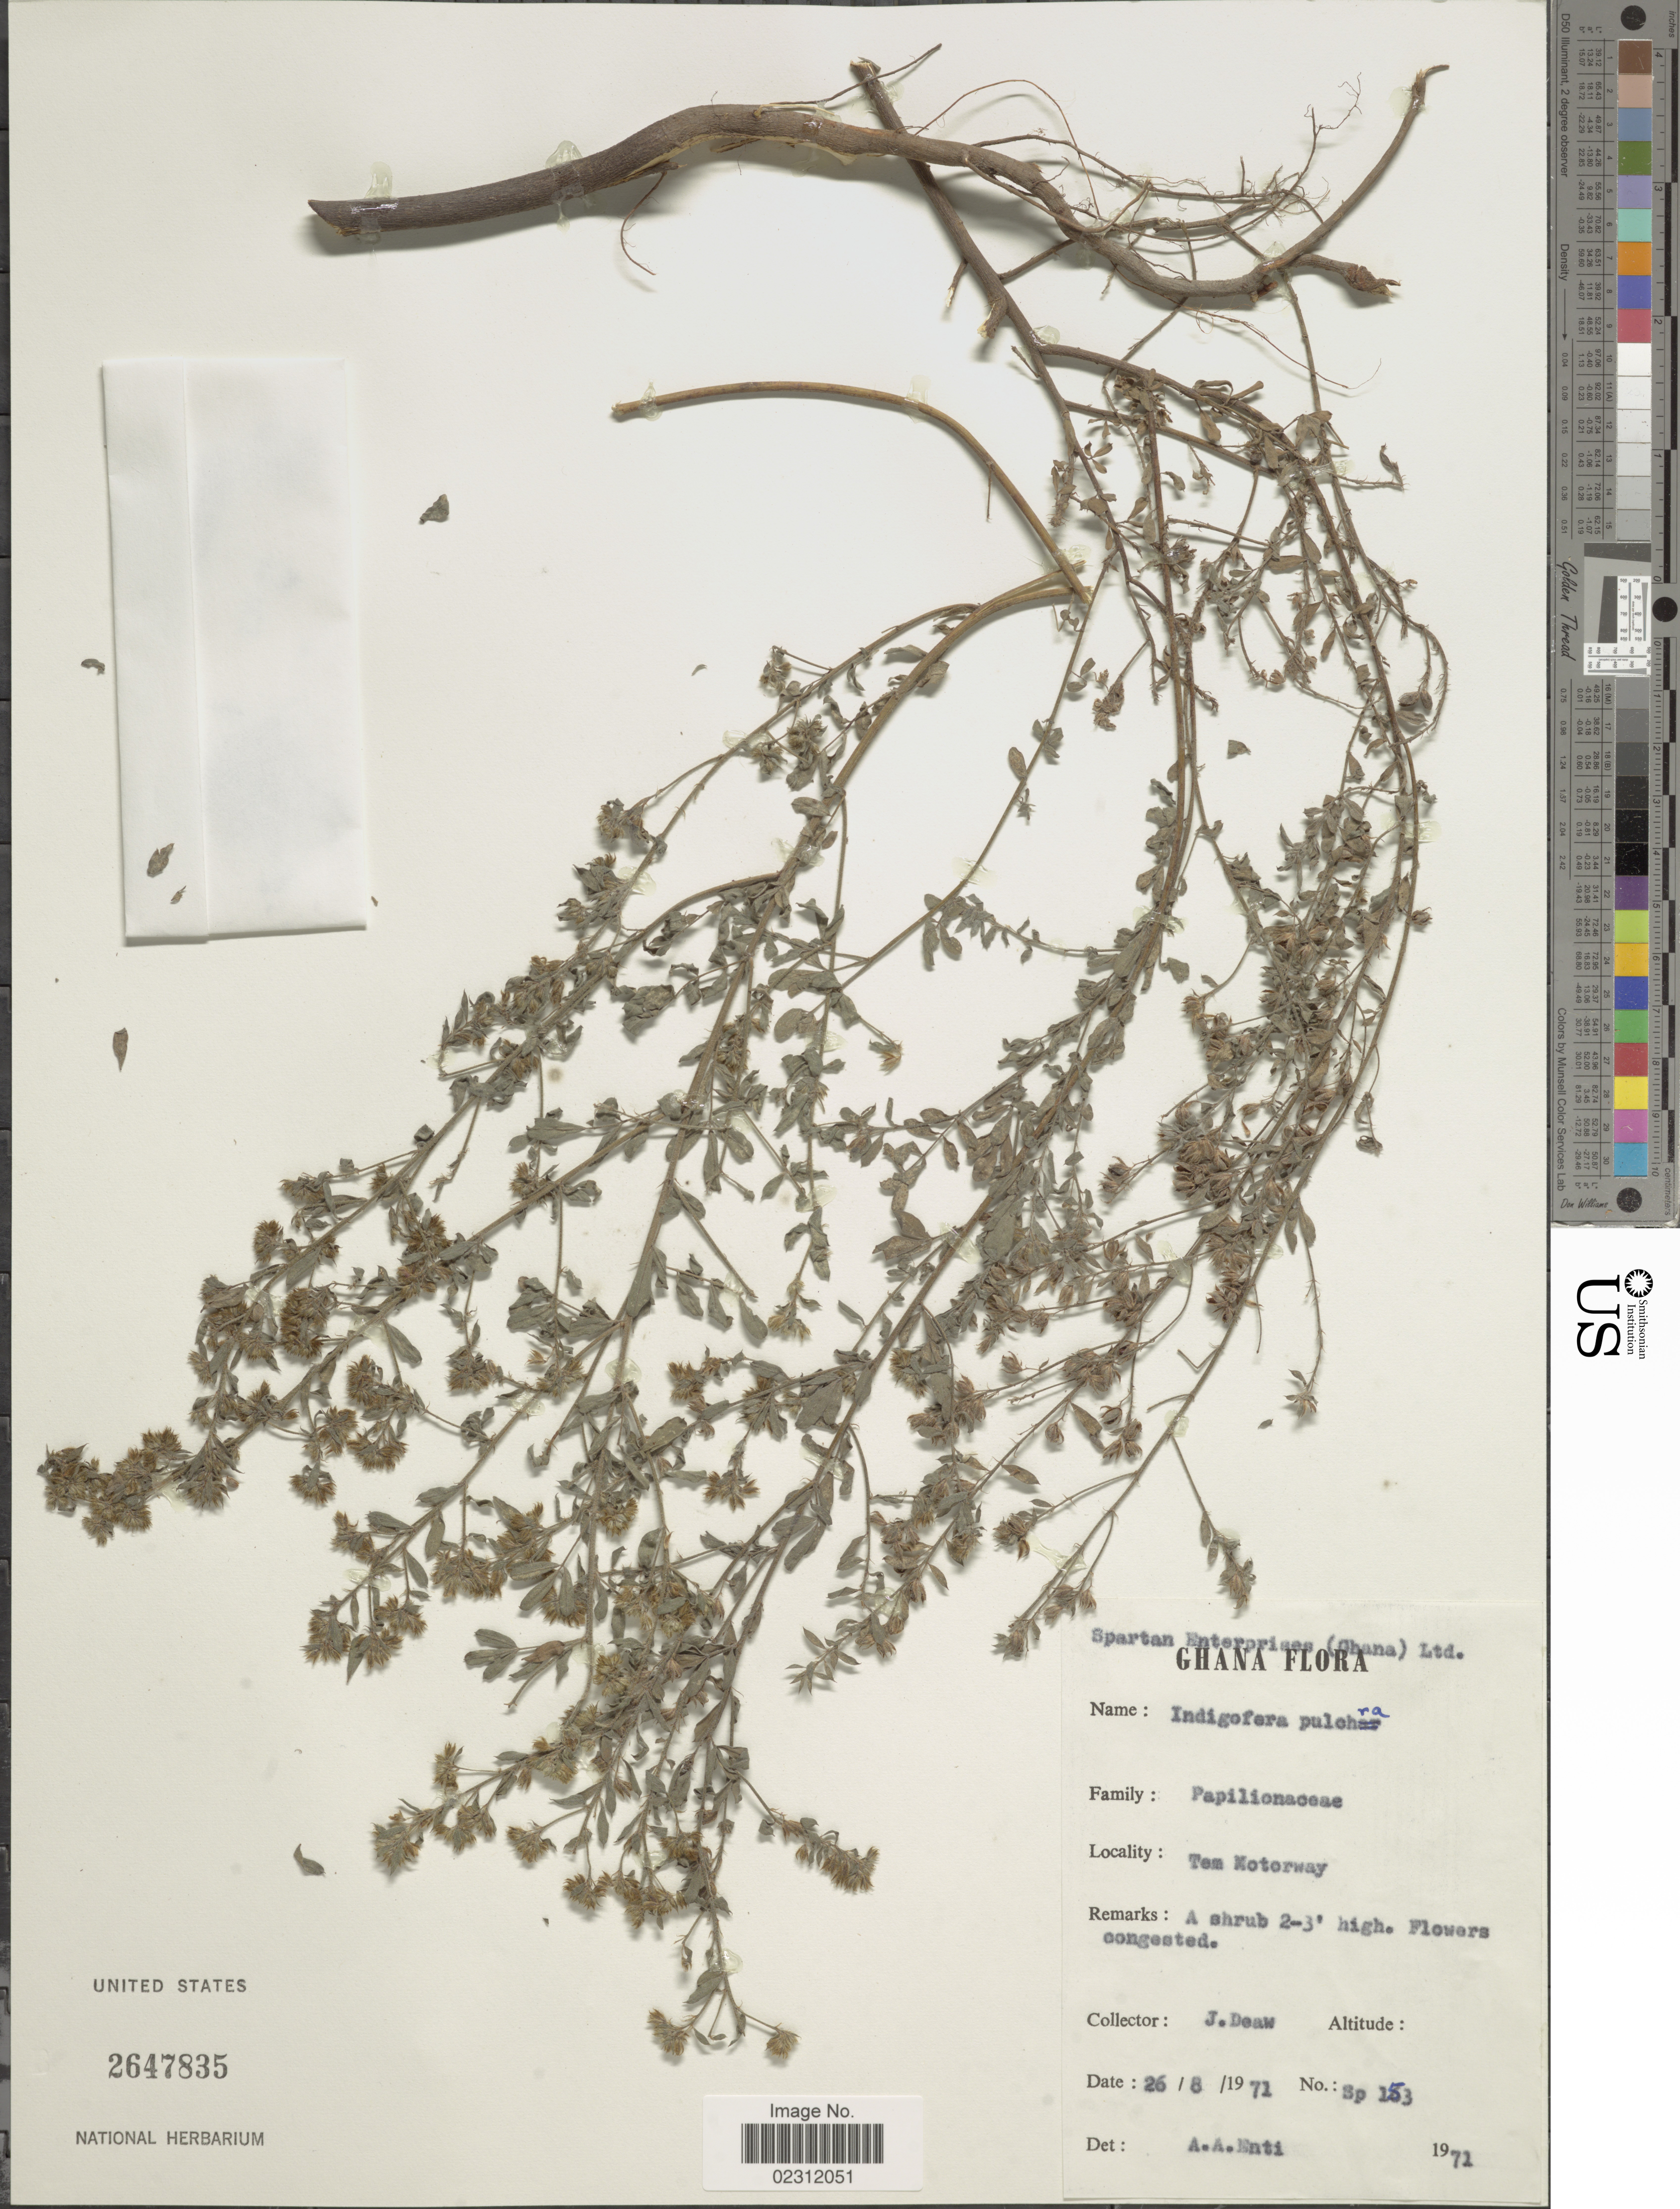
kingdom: Plantae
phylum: Tracheophyta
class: Magnoliopsida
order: Fabales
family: Fabaceae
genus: Indigofera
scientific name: Indigofera pulchra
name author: Willd.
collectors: J. Deaw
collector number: SP153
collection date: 1971-08-26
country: Ghana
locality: Tem Motorway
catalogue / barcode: US 2647835